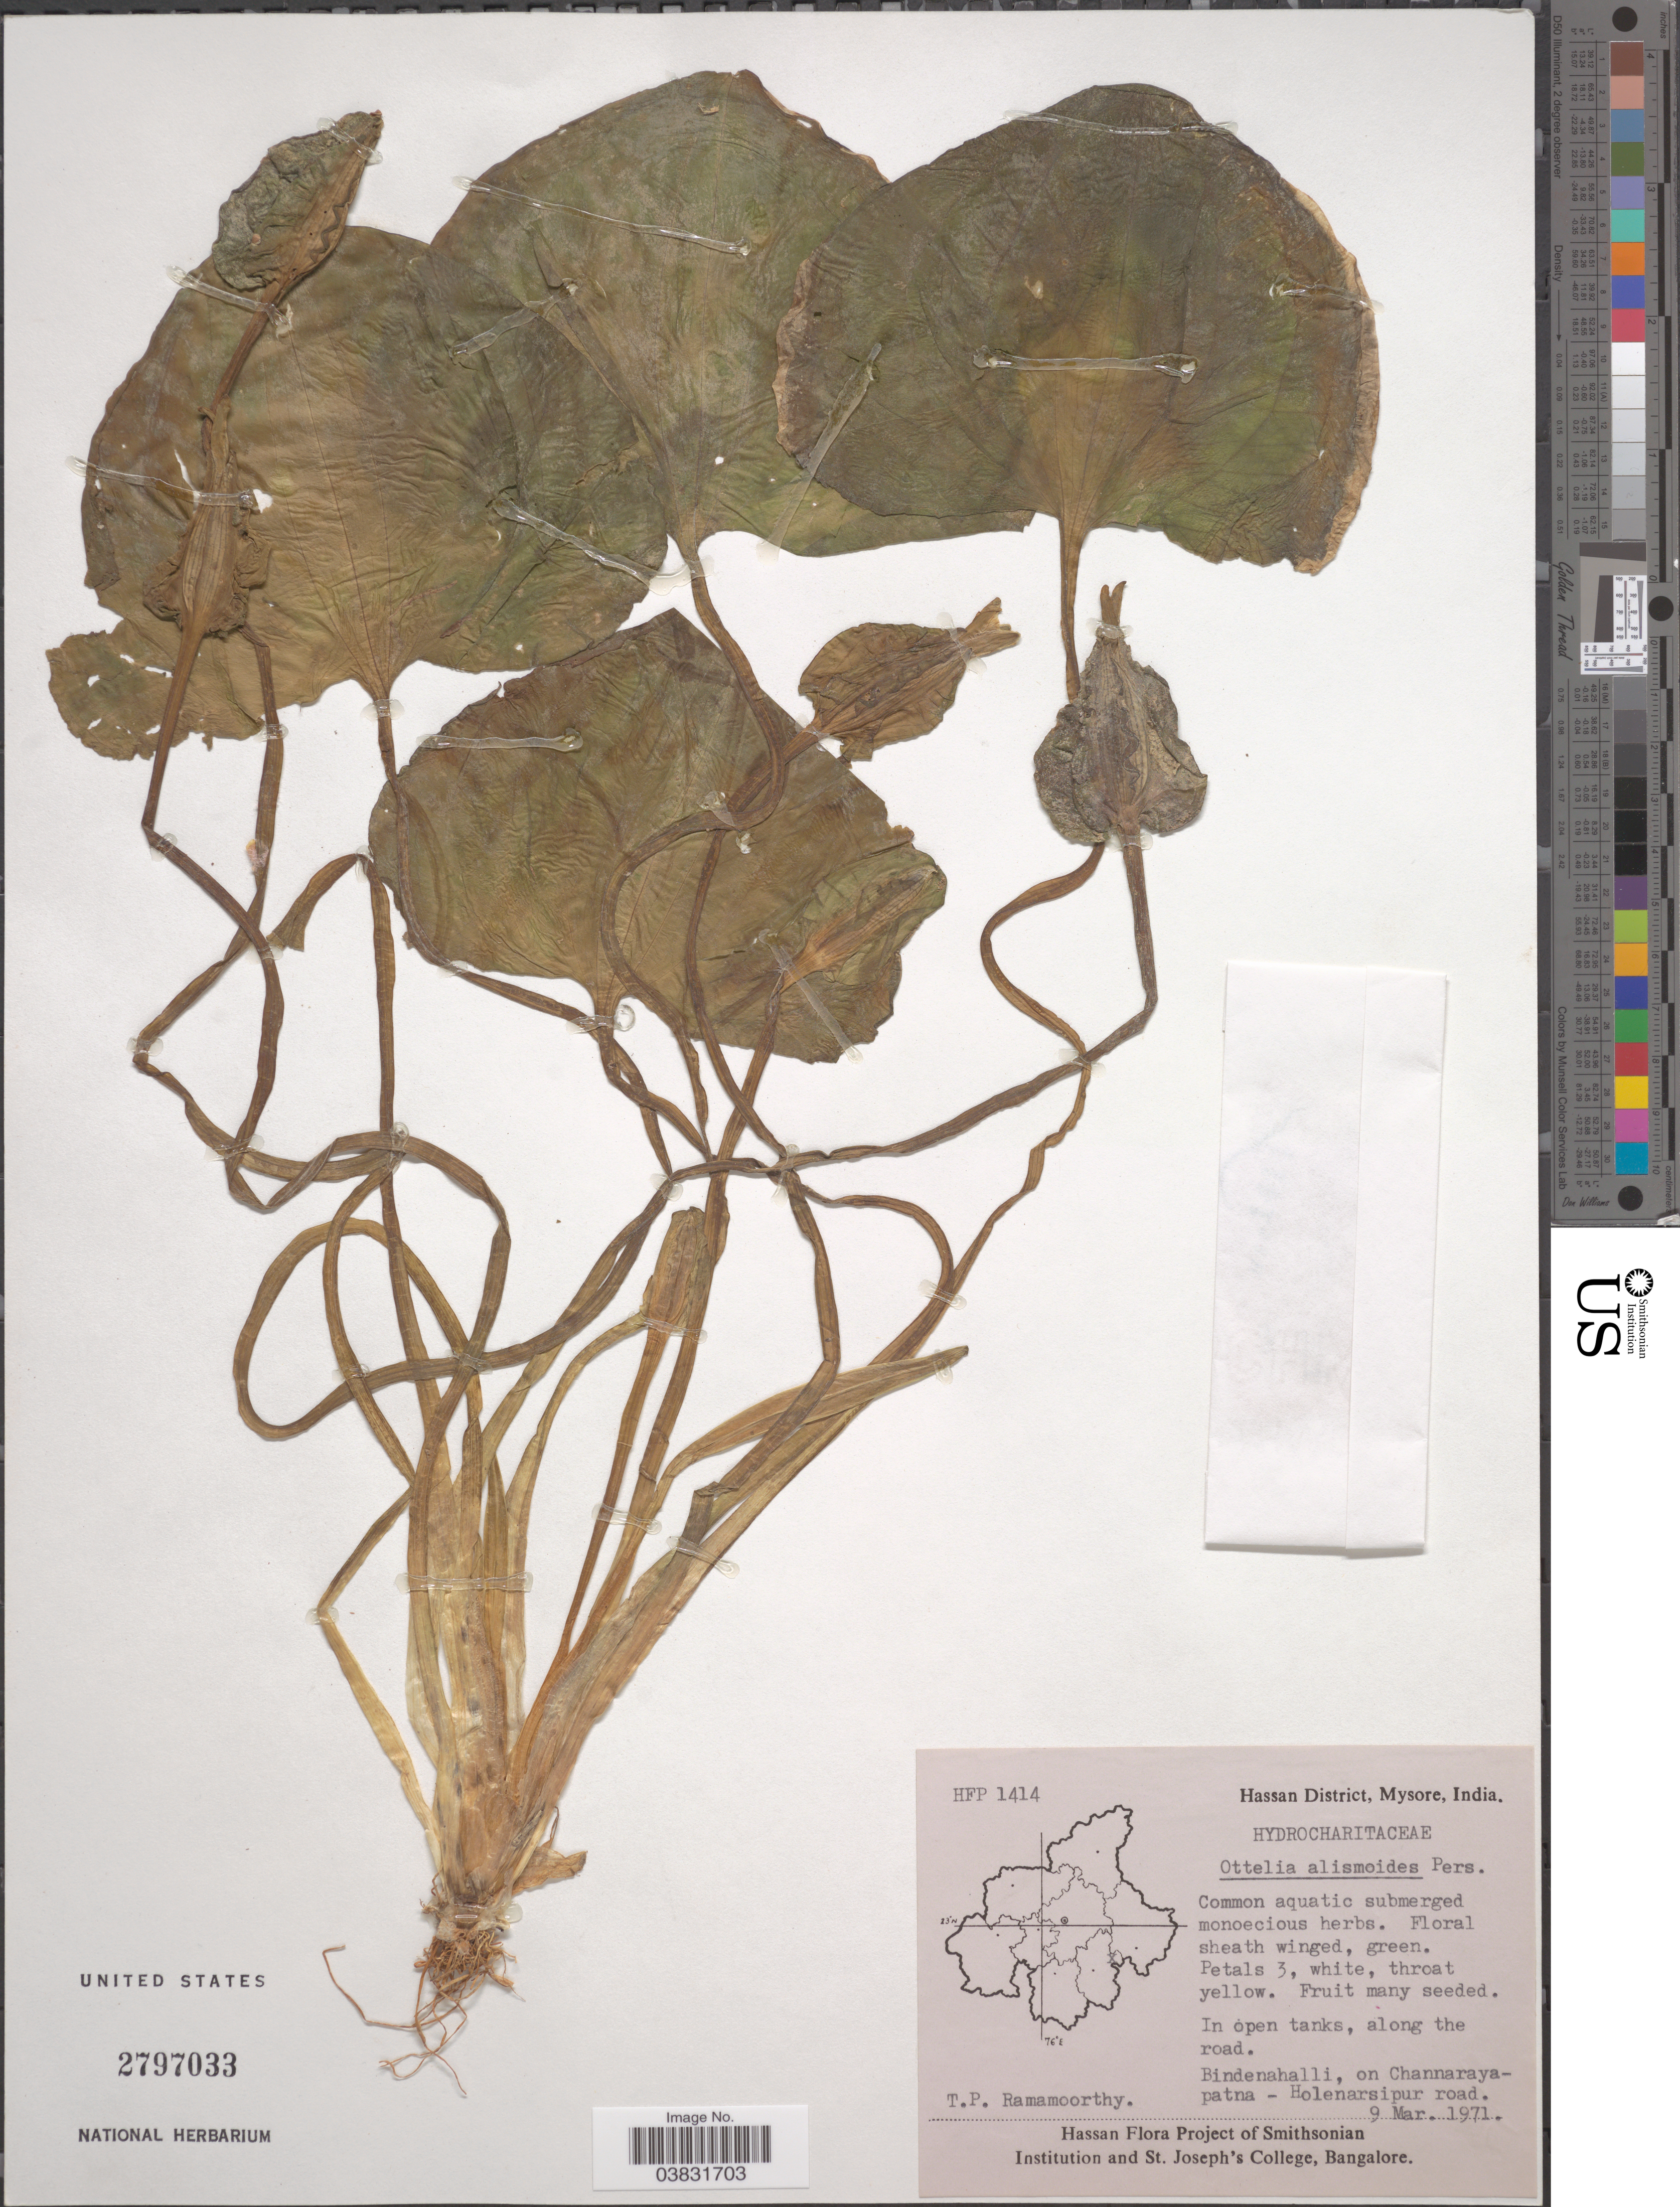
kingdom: Plantae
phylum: Tracheophyta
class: Liliopsida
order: Alismatales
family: Hydrocharitaceae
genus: Ottelia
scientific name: Ottelia alismoides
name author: Pers.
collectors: T. P. Ramamoorthy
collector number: HFP1414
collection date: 1971-03-09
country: India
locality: Hassan District, Mysore. Bindenahalli, on Channaraya-patna - Holenarsipur road.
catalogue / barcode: US 2797033